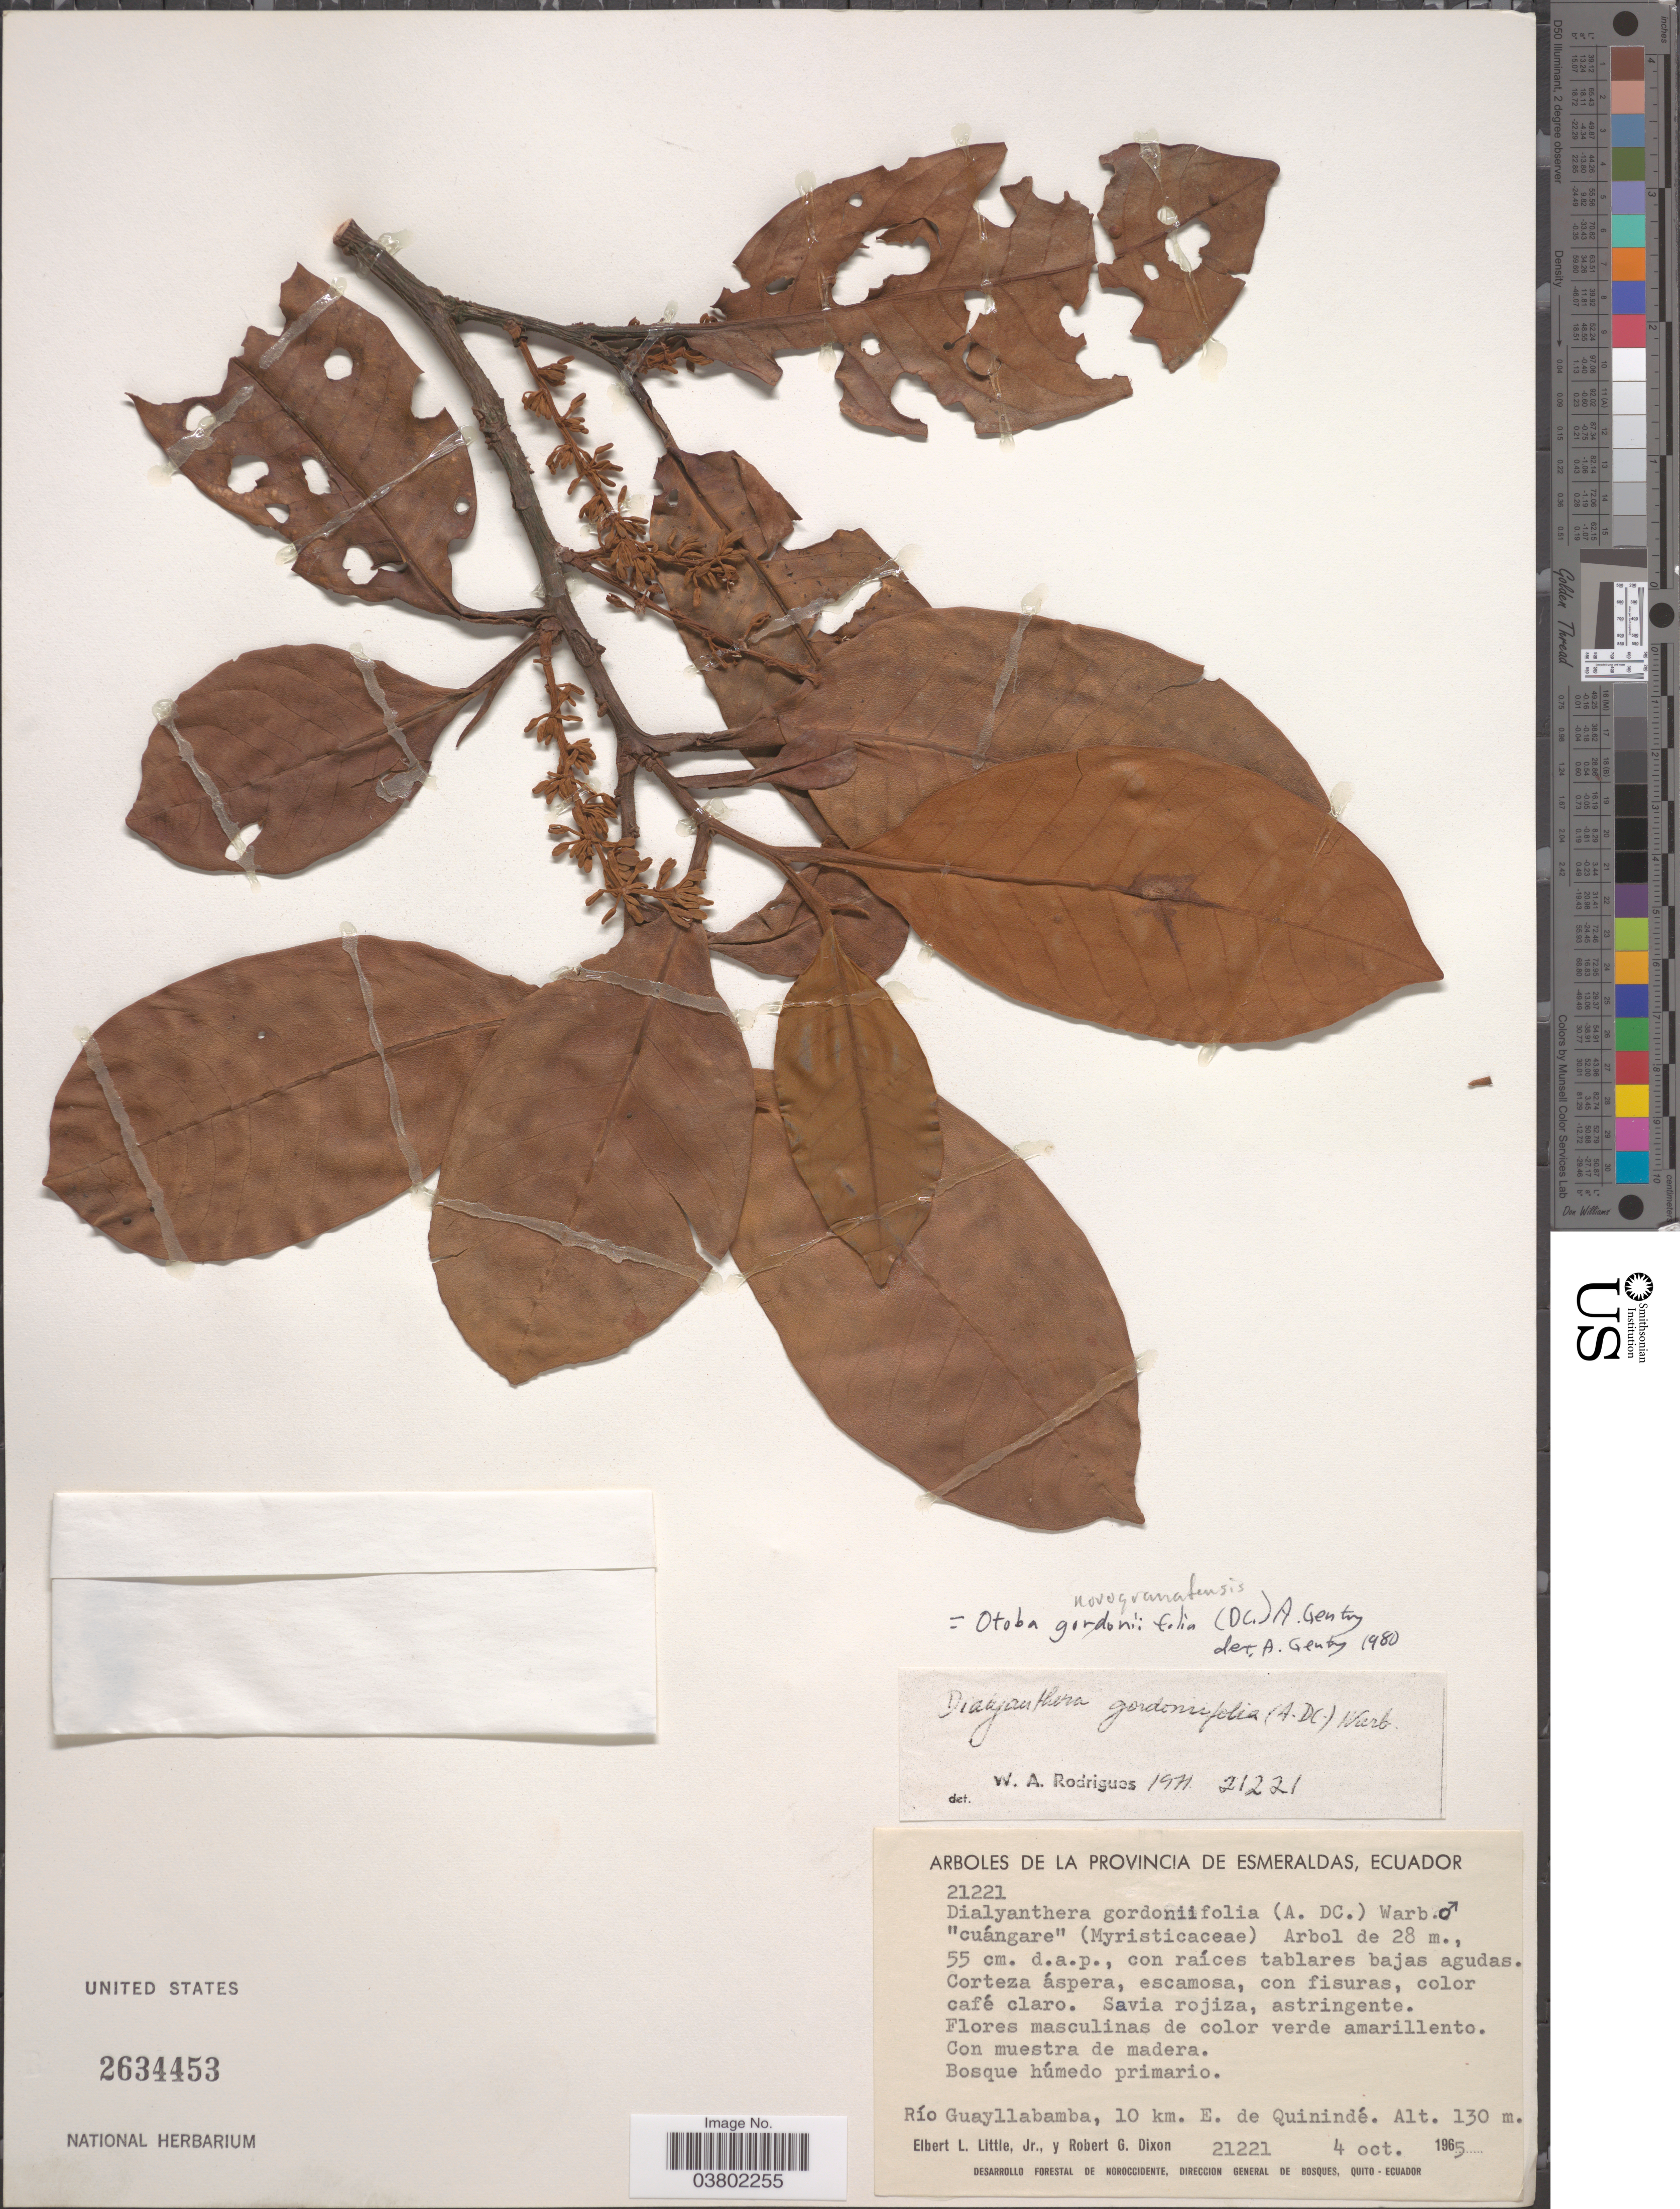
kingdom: Plantae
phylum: Tracheophyta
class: Magnoliopsida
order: Magnoliales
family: Myristicaceae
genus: Otoba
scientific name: Otoba novogranatensis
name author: Moldenke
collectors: E. L. Little & R. G. Dixon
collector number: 21221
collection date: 1965-10-04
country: Ecuador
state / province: Esmeraldas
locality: Río Guayllabamba, 10 km. E. de Quinindé.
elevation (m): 130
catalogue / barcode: US 2634453